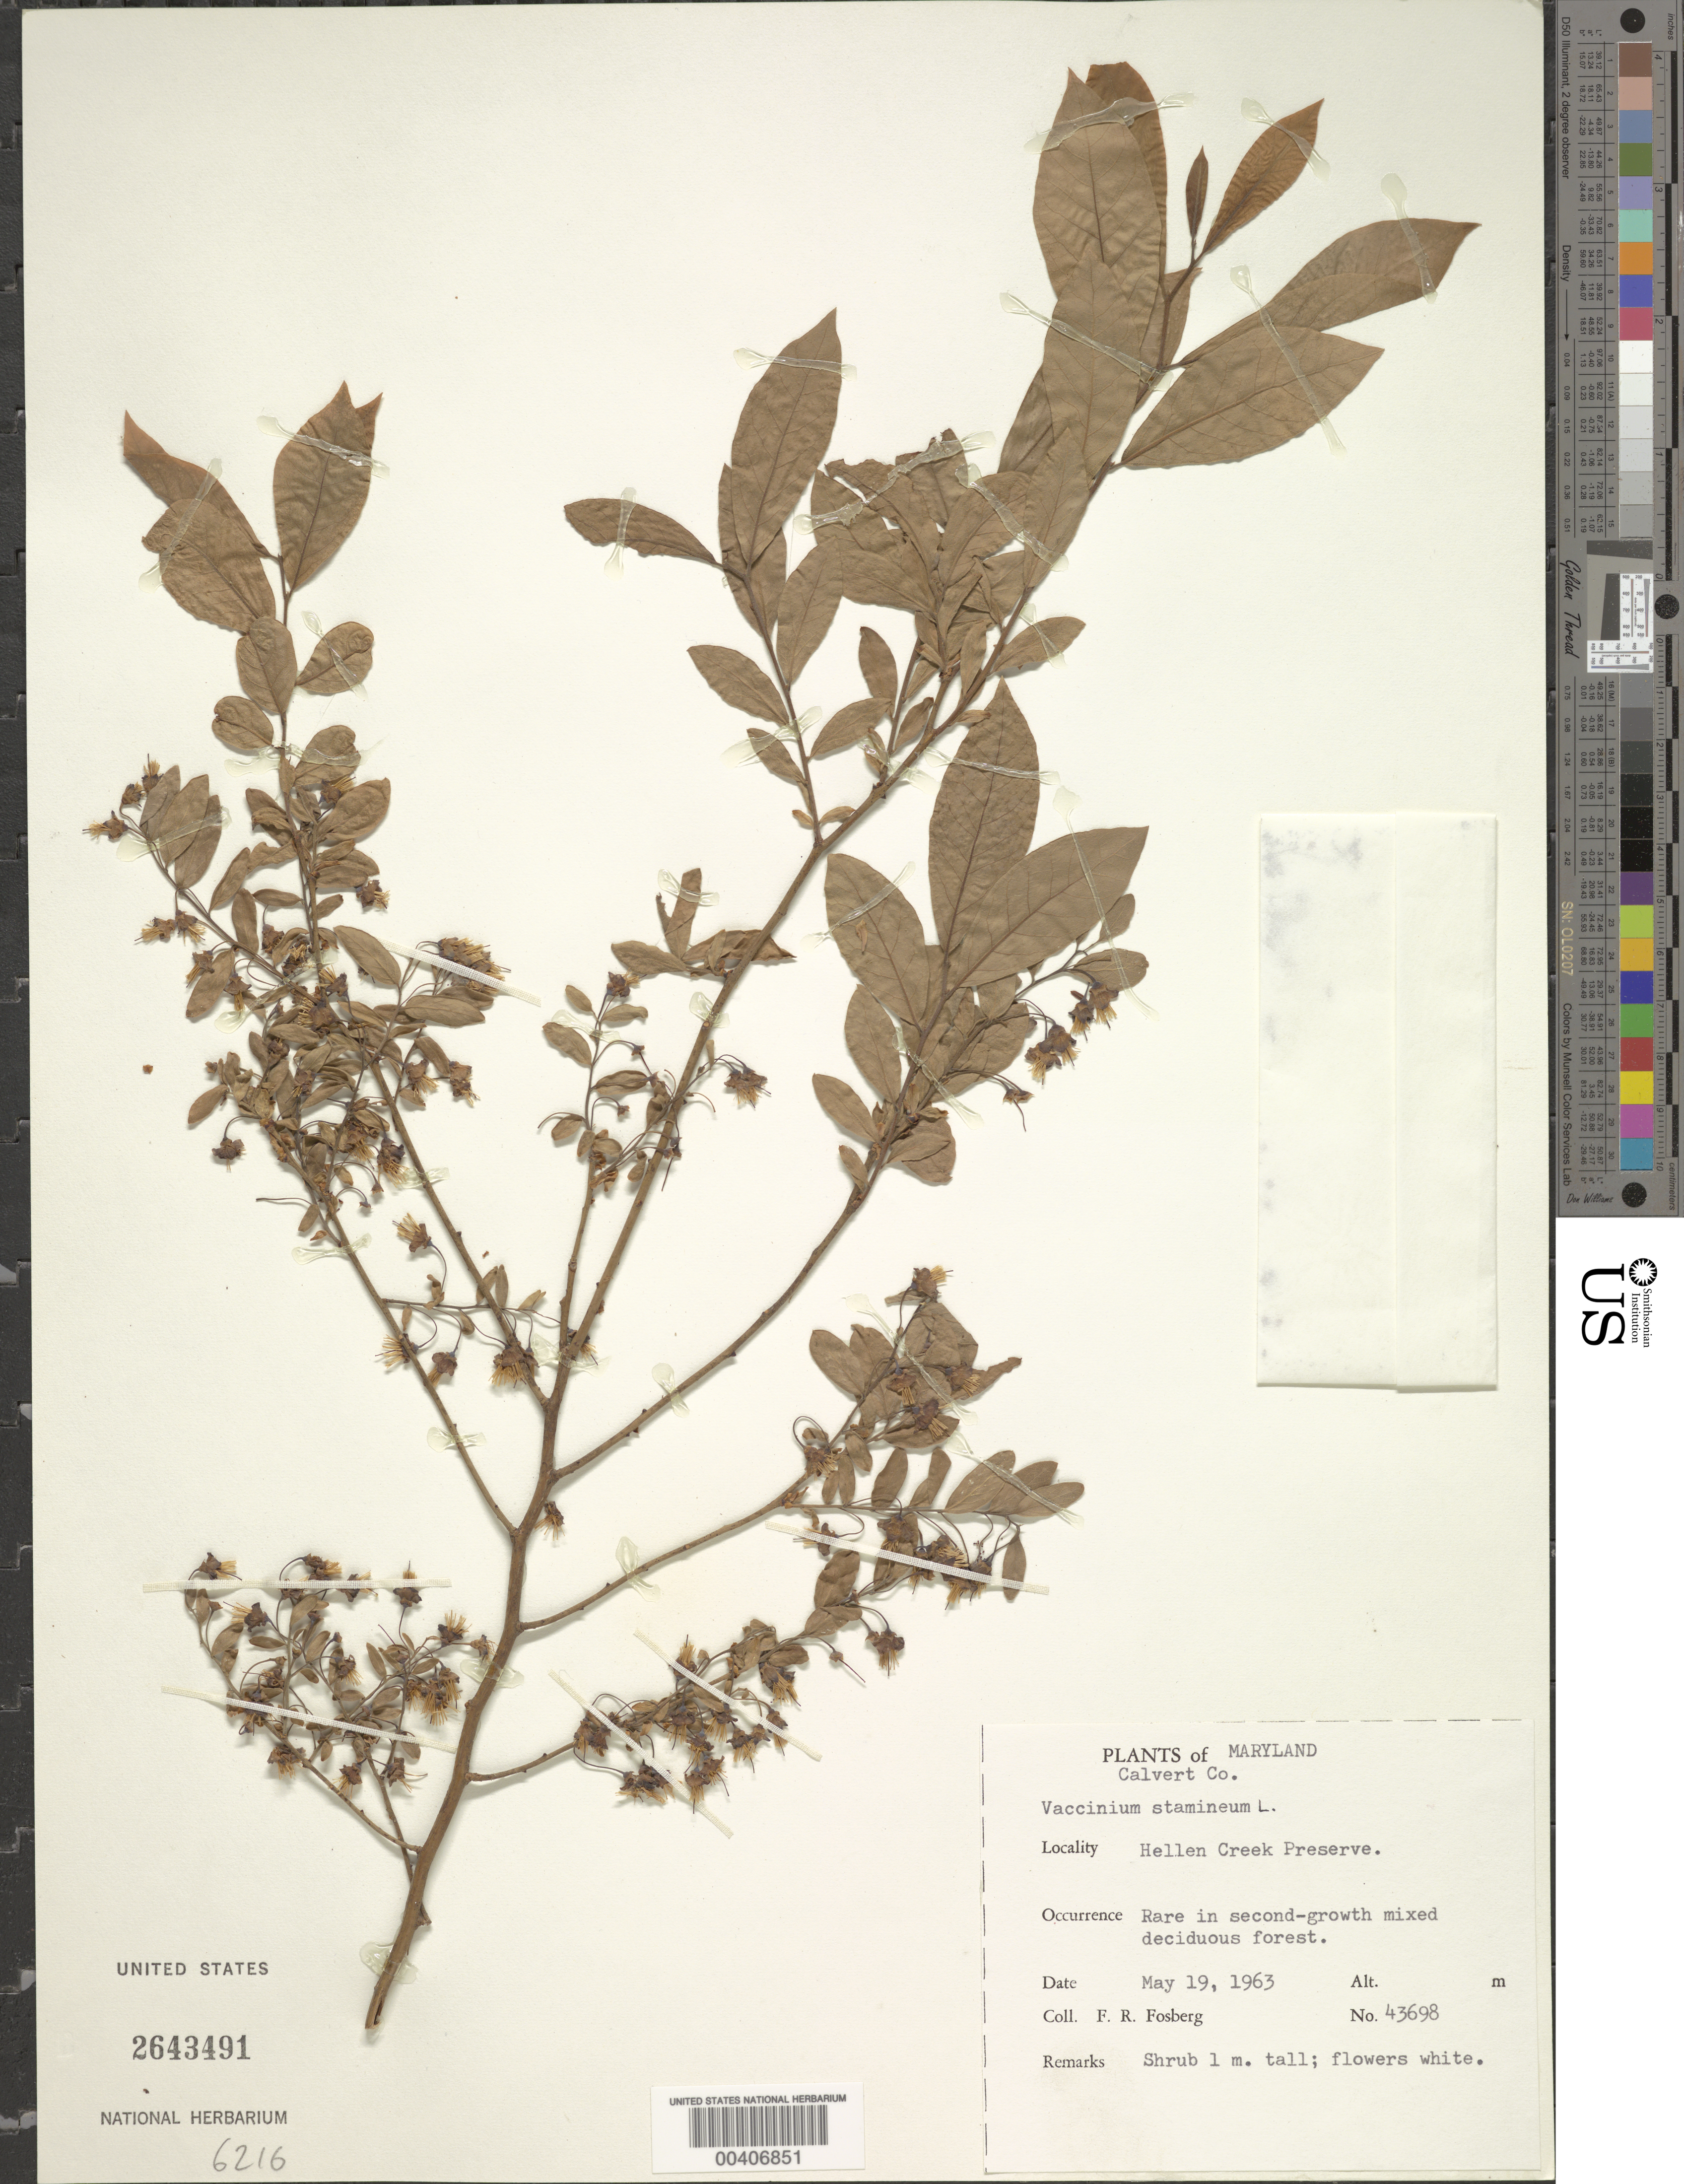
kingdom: Plantae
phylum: Tracheophyta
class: Magnoliopsida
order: Ericales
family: Ericaceae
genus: Vaccinium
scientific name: Vaccinium stamineum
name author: L.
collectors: F. R. Fosberg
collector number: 43698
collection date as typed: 19 May 1963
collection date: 1963-05-19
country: United States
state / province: Maryland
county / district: Calvert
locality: Hellen Creek Preserve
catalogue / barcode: US 2643491